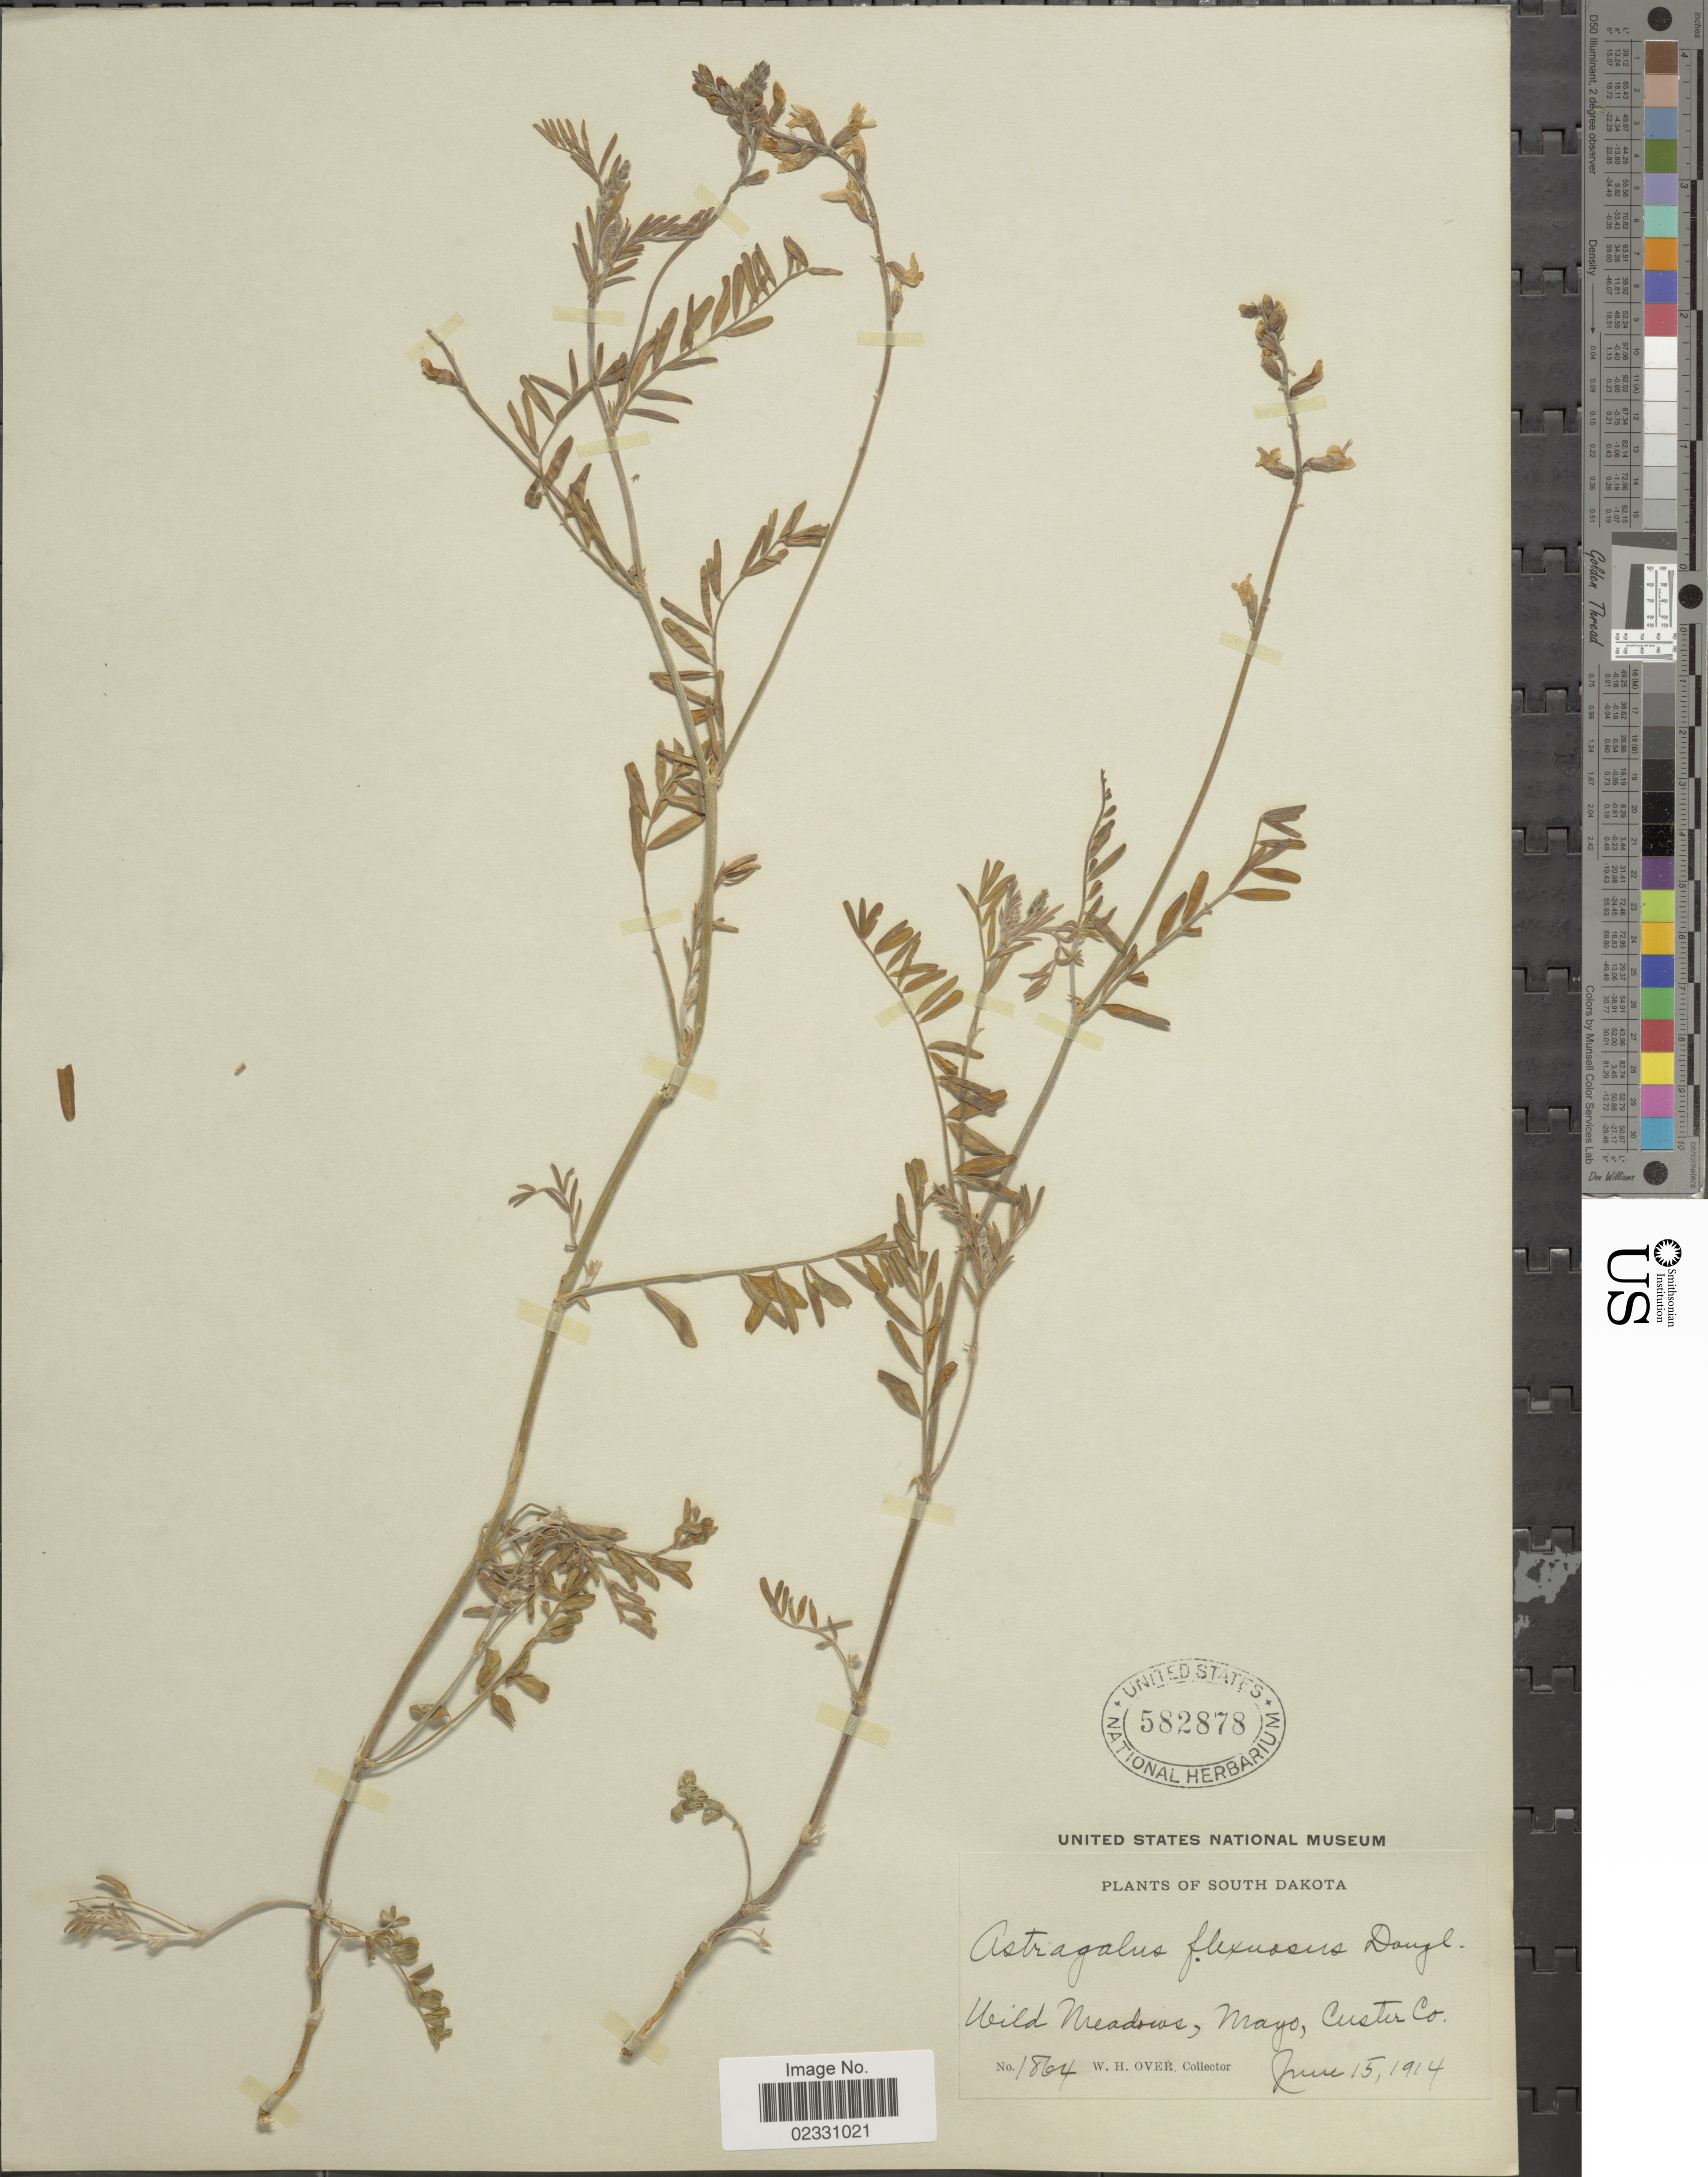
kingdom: Plantae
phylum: Tracheophyta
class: Magnoliopsida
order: Fabales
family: Fabaceae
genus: Astragalus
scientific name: Astragalus elongatus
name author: Willd.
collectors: W. Over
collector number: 1864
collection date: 1914-06-15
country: United States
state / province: South Dakota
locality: Wild Meadows, Mayo, Custer Co.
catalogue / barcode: US 582878